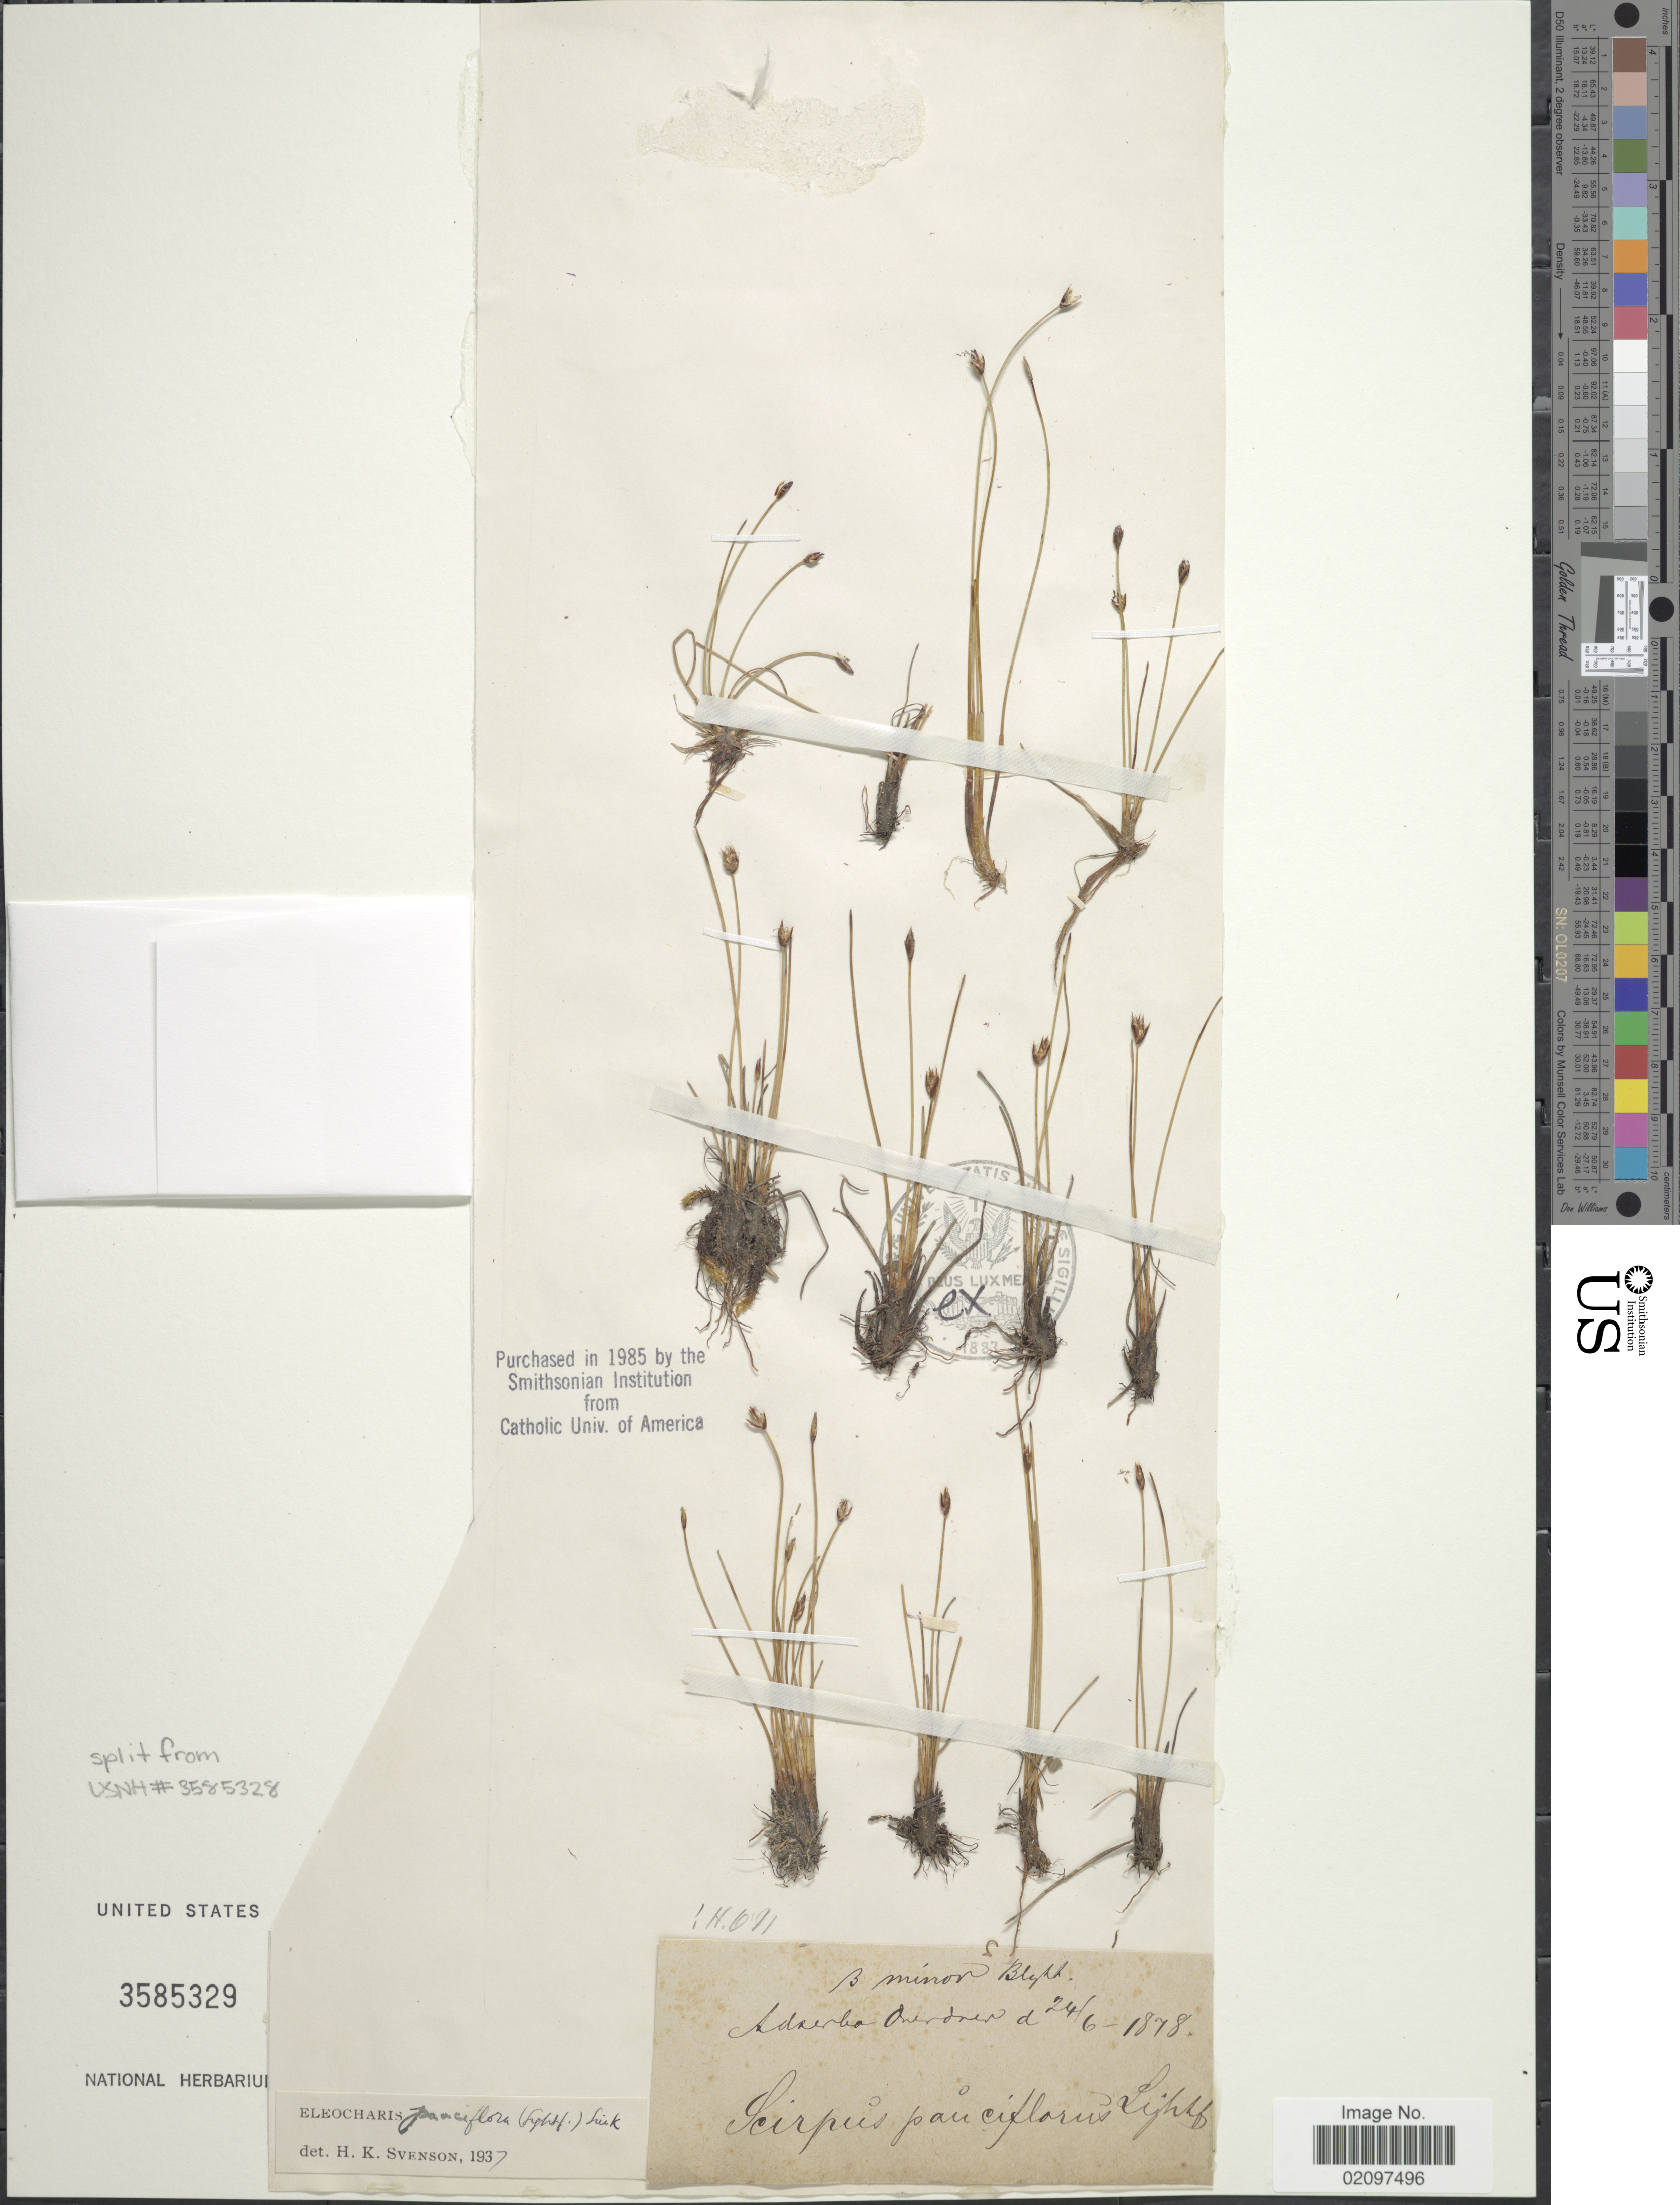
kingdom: Plantae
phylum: Tracheophyta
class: Liliopsida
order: Poales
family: Cyperaceae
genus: Eleocharis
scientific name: Eleocharis quinqueflora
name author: (Hartmann) O. Schwarz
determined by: Strong, Mark T., (BOT), Smithsonian Institution - National Museum of Natural History (UNITED STATES)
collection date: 1878-06-24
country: Denmark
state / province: Hovedstaden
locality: Adserbo Onerdrer [interpreted]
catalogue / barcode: US 3585329